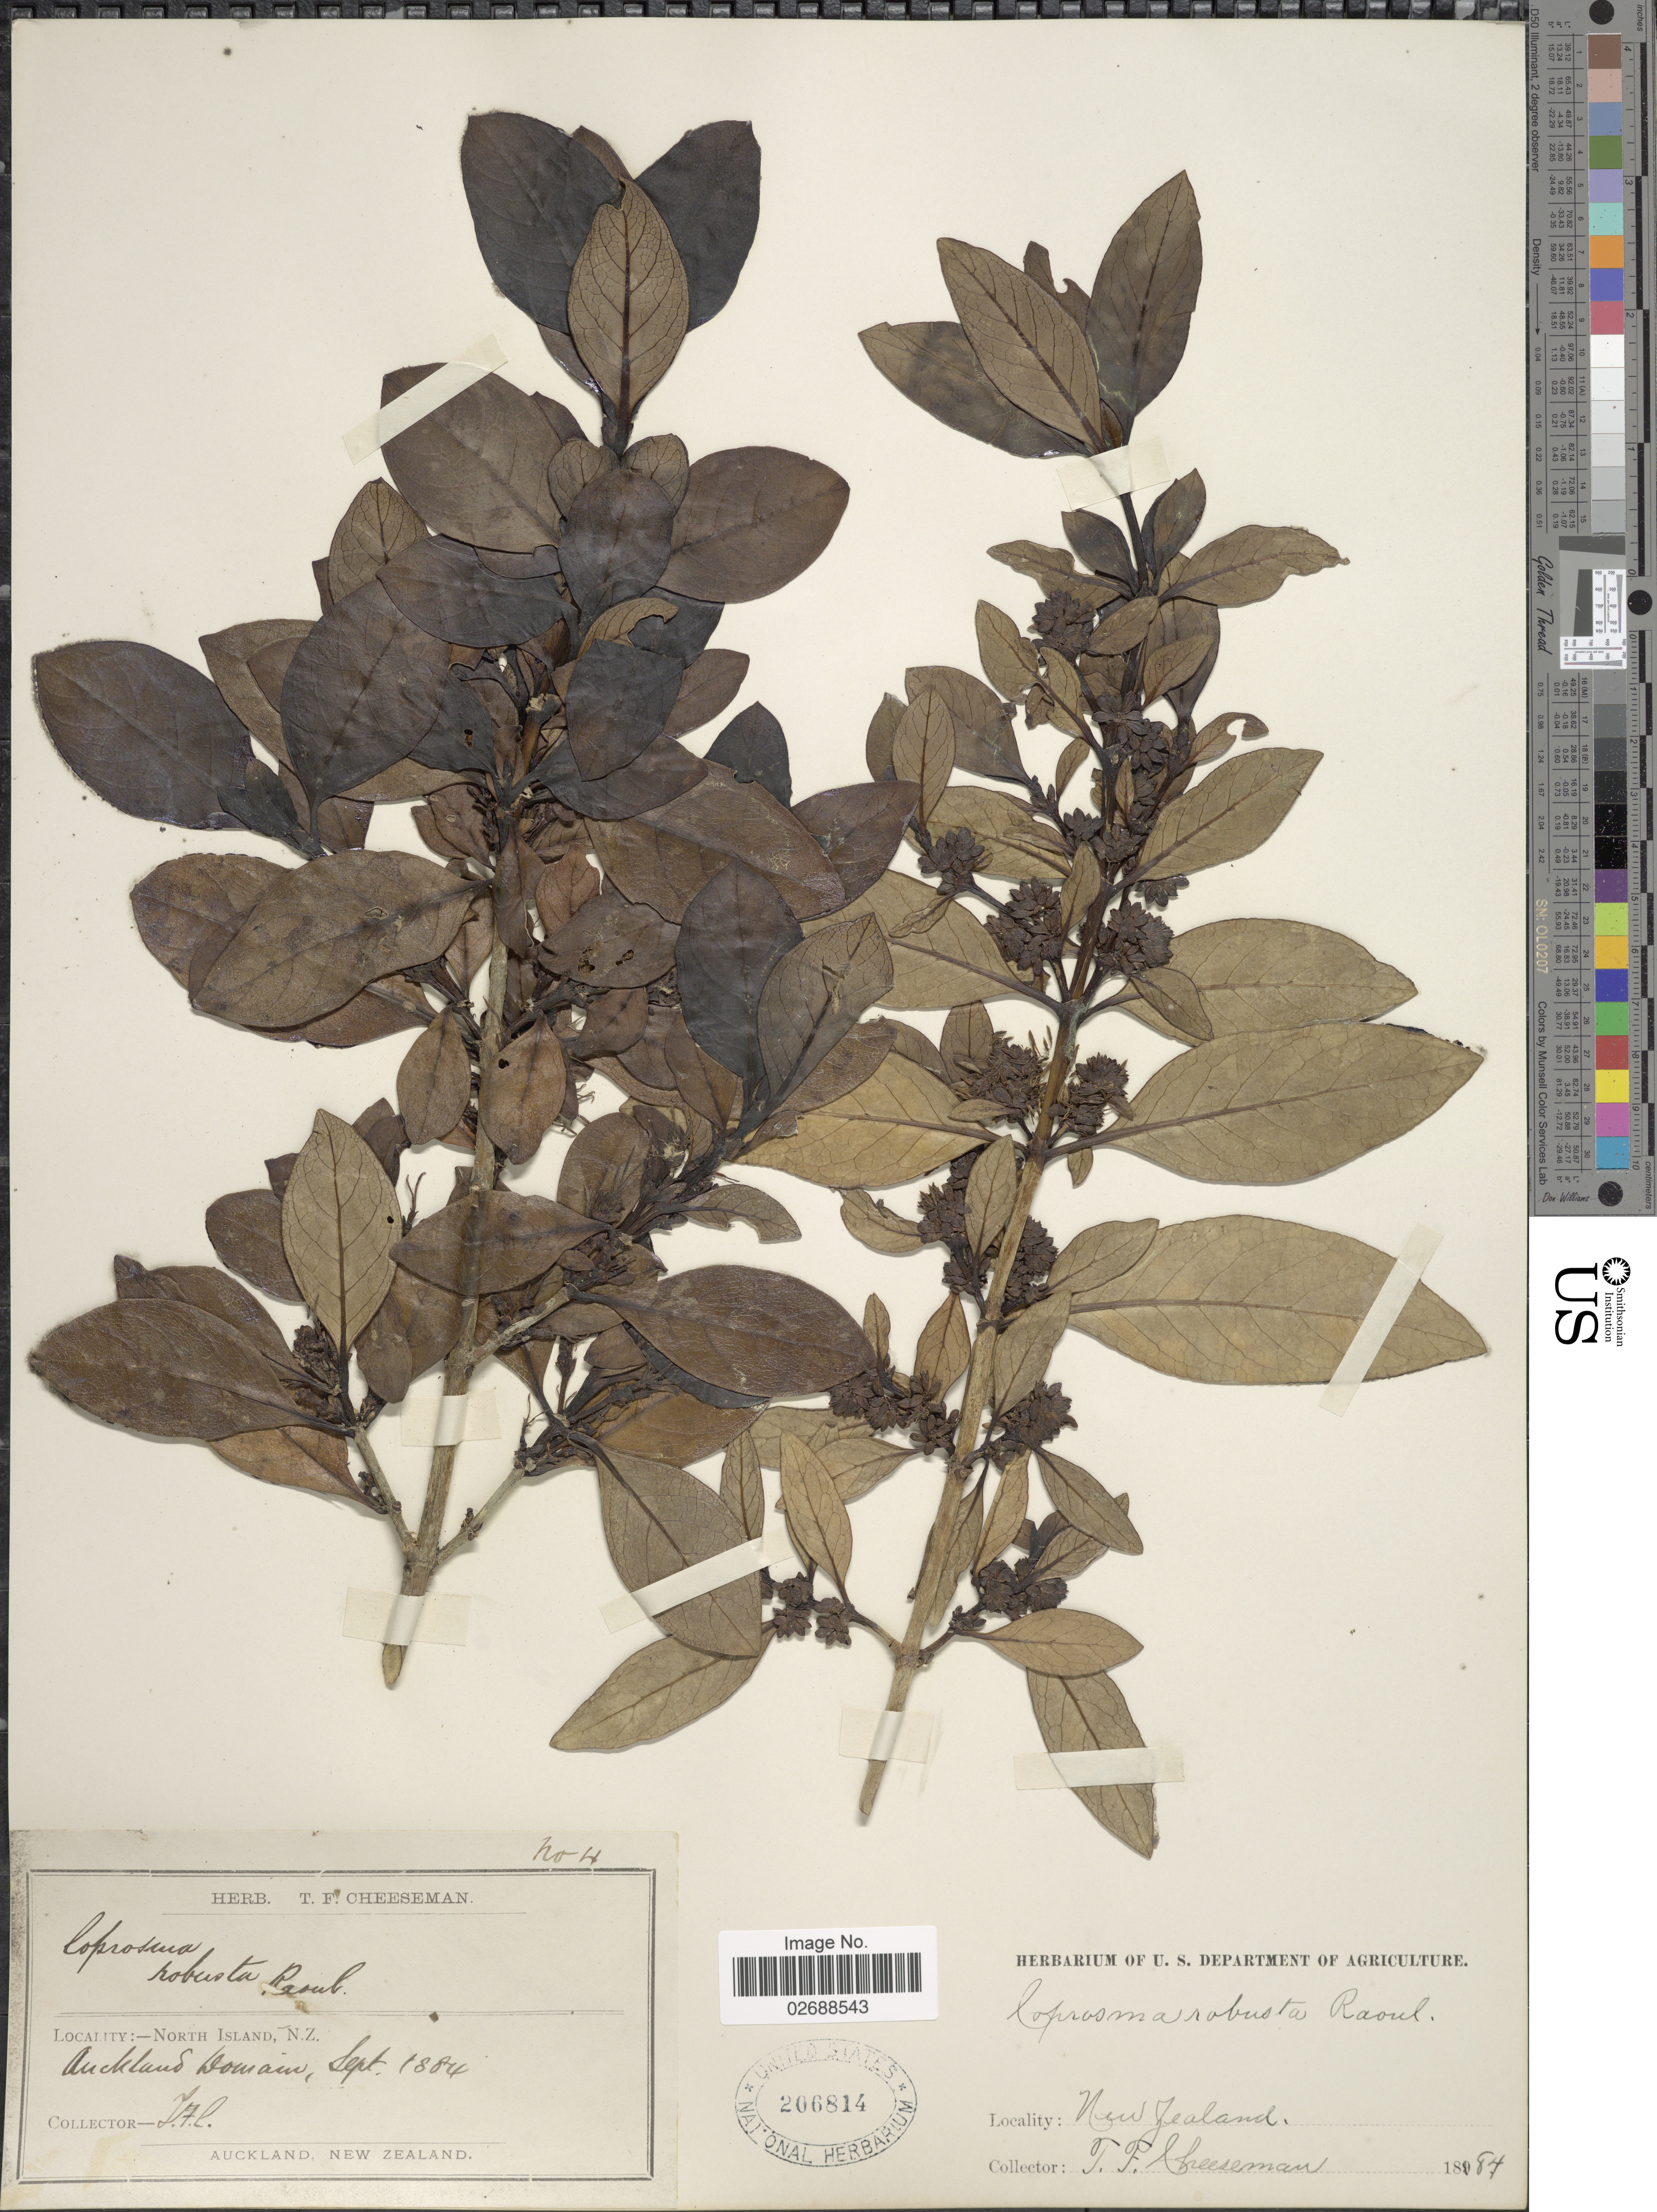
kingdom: Plantae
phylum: Tracheophyta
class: Magnoliopsida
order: Gentianales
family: Rubiaceae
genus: Coprosma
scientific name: Coprosma robusta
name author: Raoul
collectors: T. F. Cheeseman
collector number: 4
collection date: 1884-09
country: New Zealand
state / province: Auckland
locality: North Island, Auckland Domain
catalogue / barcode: US 206814